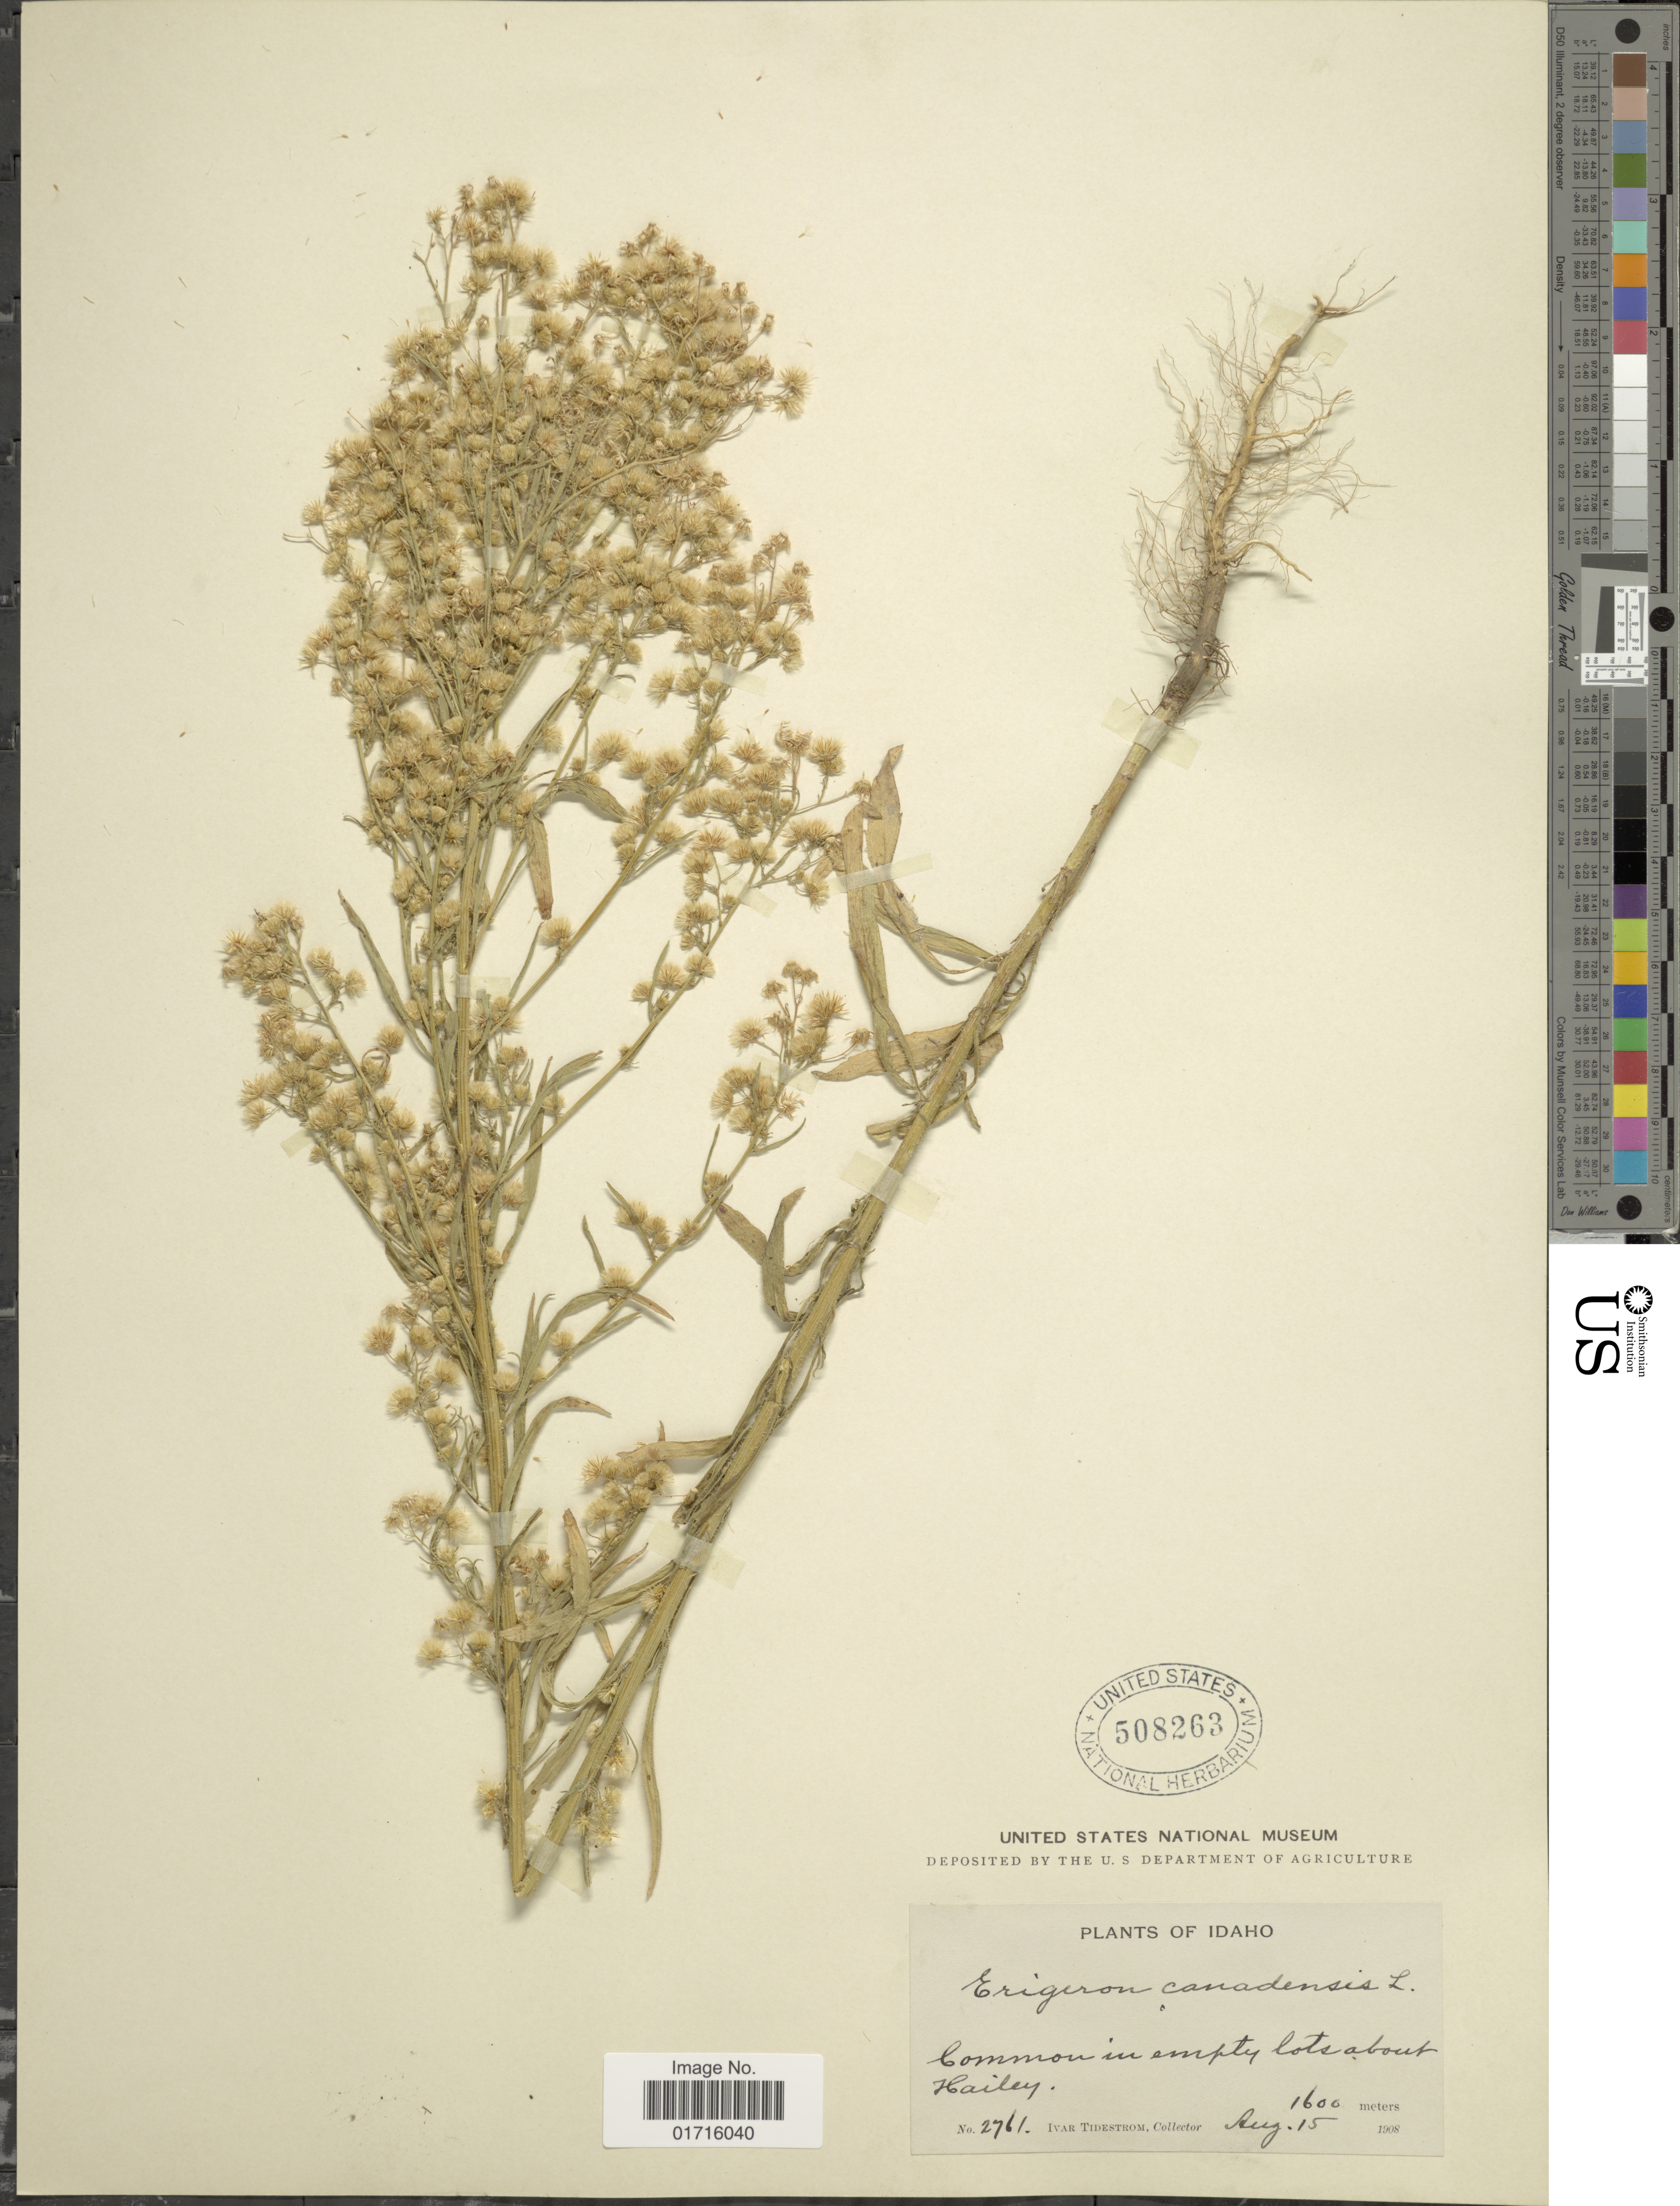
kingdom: Plantae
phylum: Tracheophyta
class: Magnoliopsida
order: Asterales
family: Asteraceae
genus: Conyza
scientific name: Conyza canadensis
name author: (L.) Cronq.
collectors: I. F. Tidestrom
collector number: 2761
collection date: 1908-08-15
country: United States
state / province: Idaho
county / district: Blaine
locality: Common in empty lots about Hailey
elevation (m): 1600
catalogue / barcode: US 508263